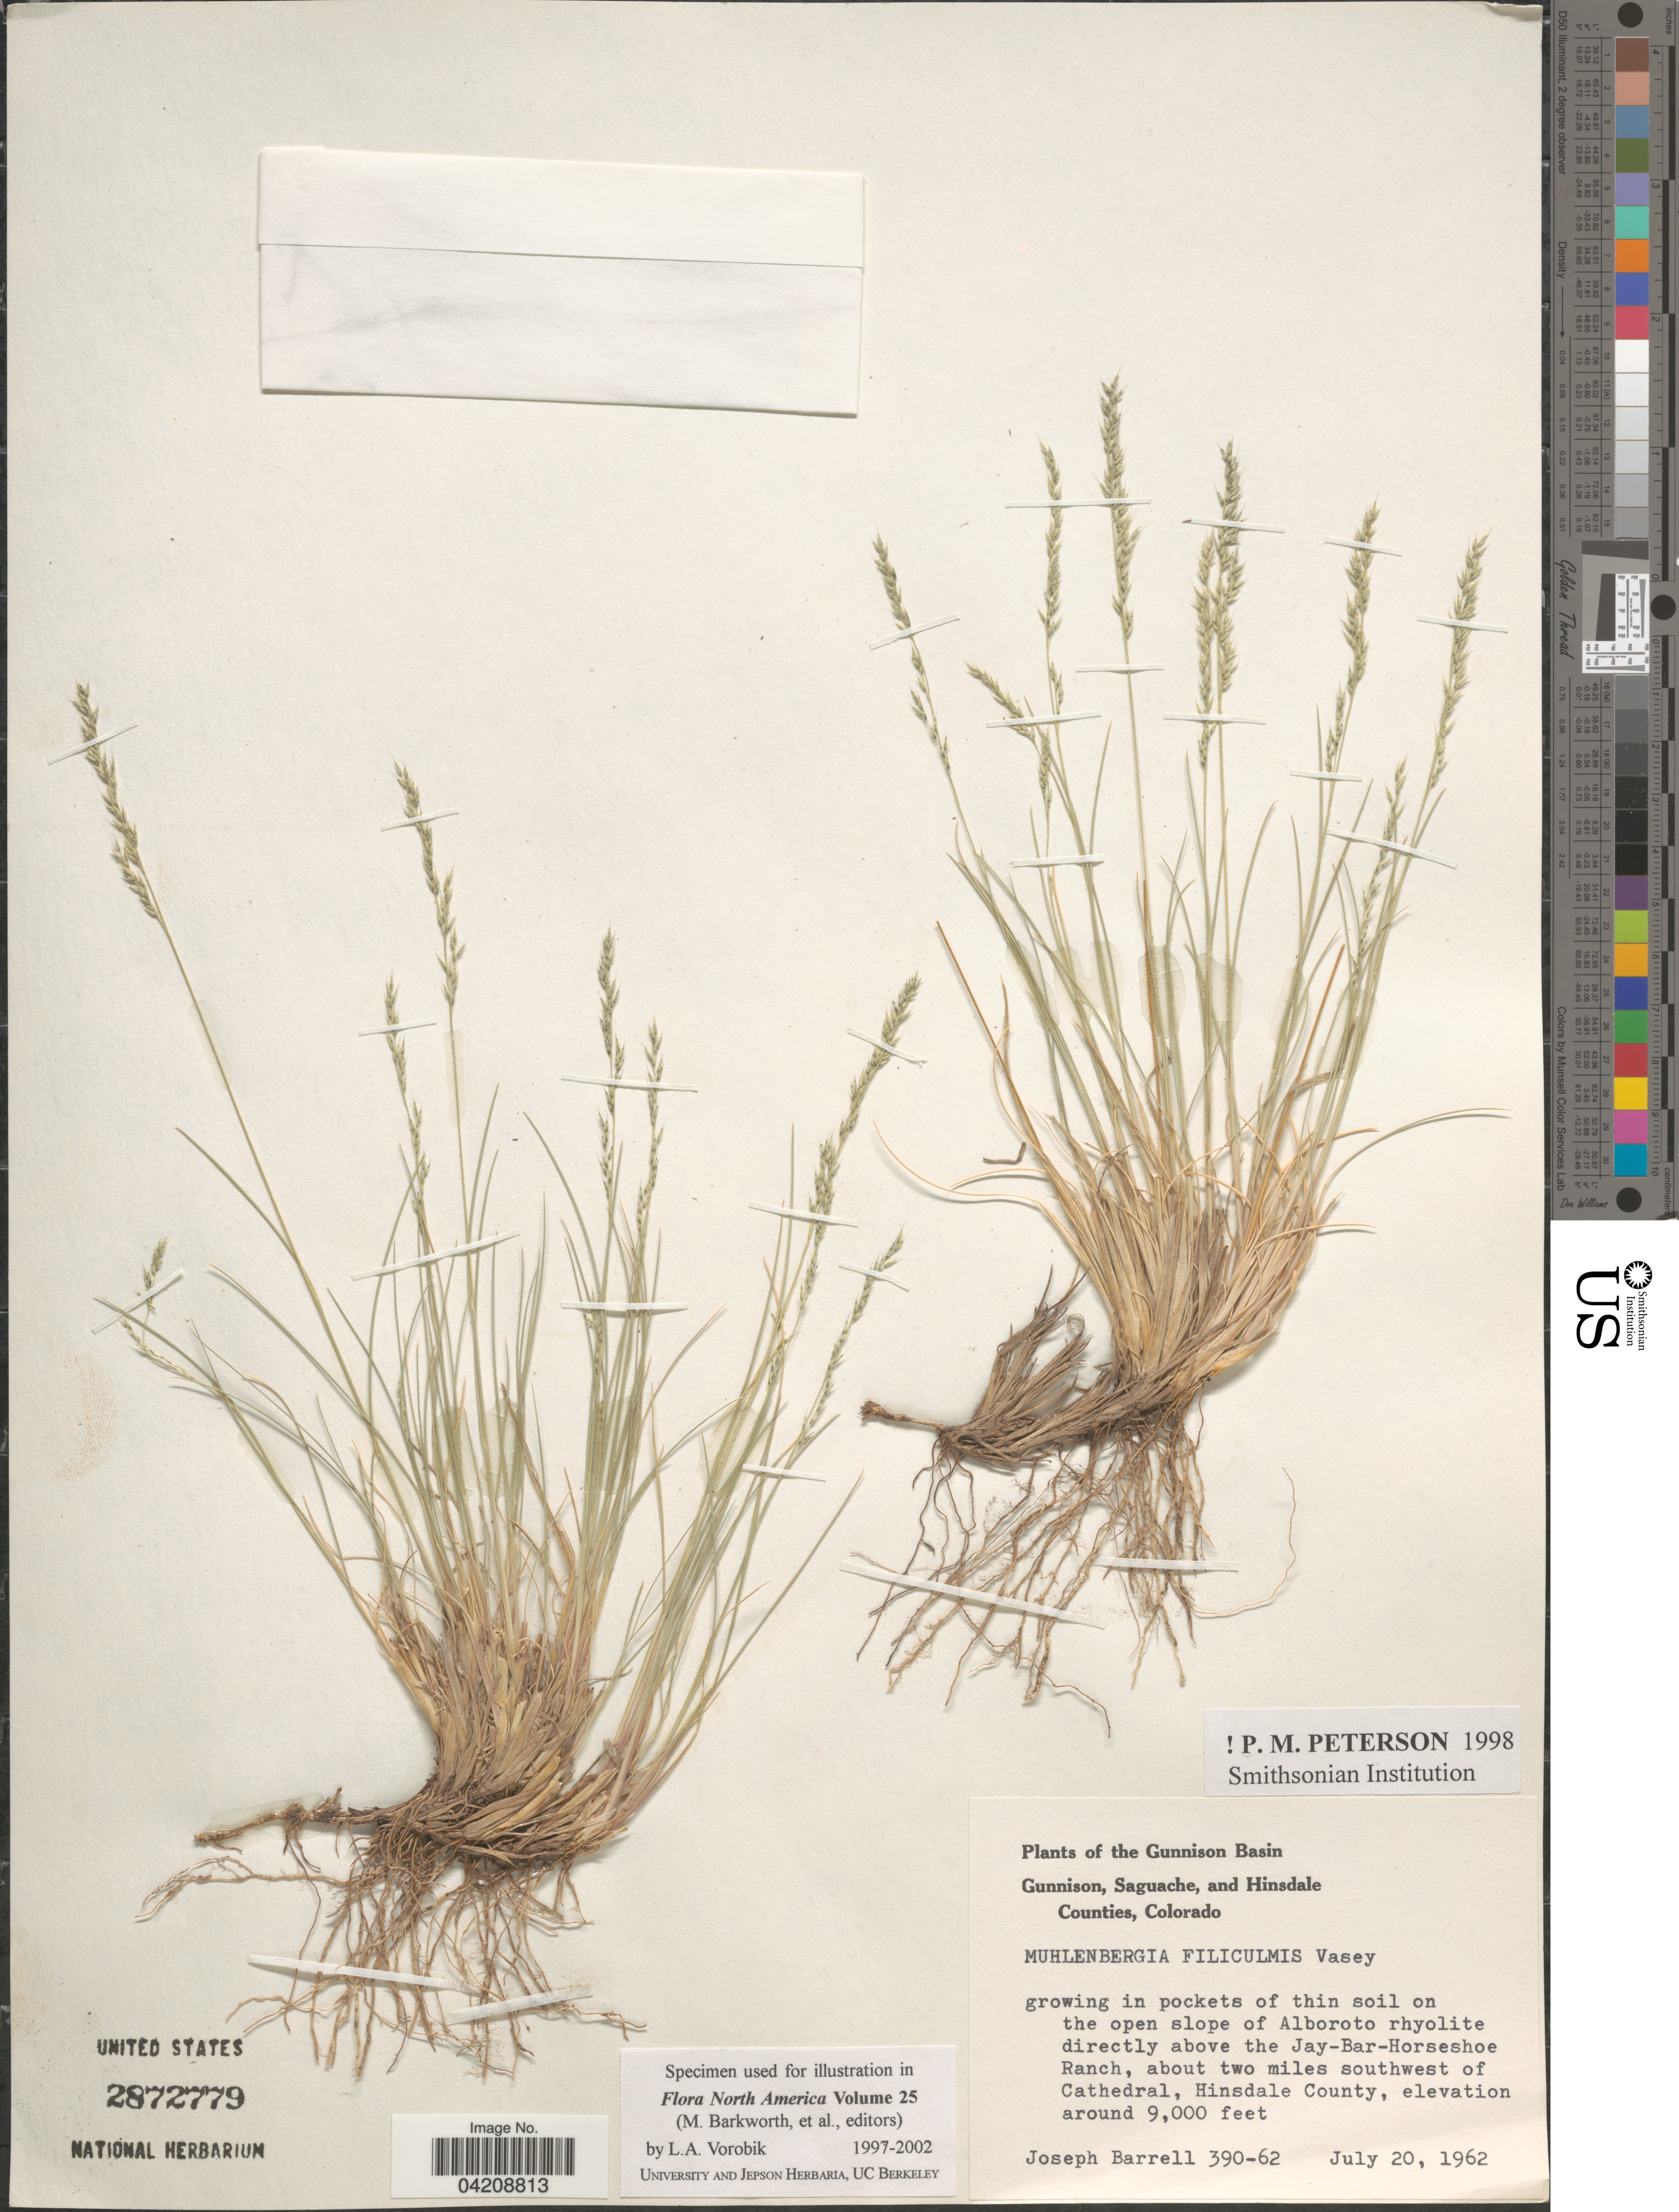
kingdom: Plantae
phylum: Tracheophyta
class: Liliopsida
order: Poales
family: Poaceae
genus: Muhlenbergia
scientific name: Muhlenbergia filiculmis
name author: Vasey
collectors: J. Barrell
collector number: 390-62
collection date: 1962-07-20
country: United States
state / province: Colorado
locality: Gunnison Basin. On the open slope of Alboroto rhyolite directly above the Jay-Bar-Horseshoe Ranch, about two miles southwest of Cathedral, Hinsdale County.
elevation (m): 2743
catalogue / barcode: US 2872779